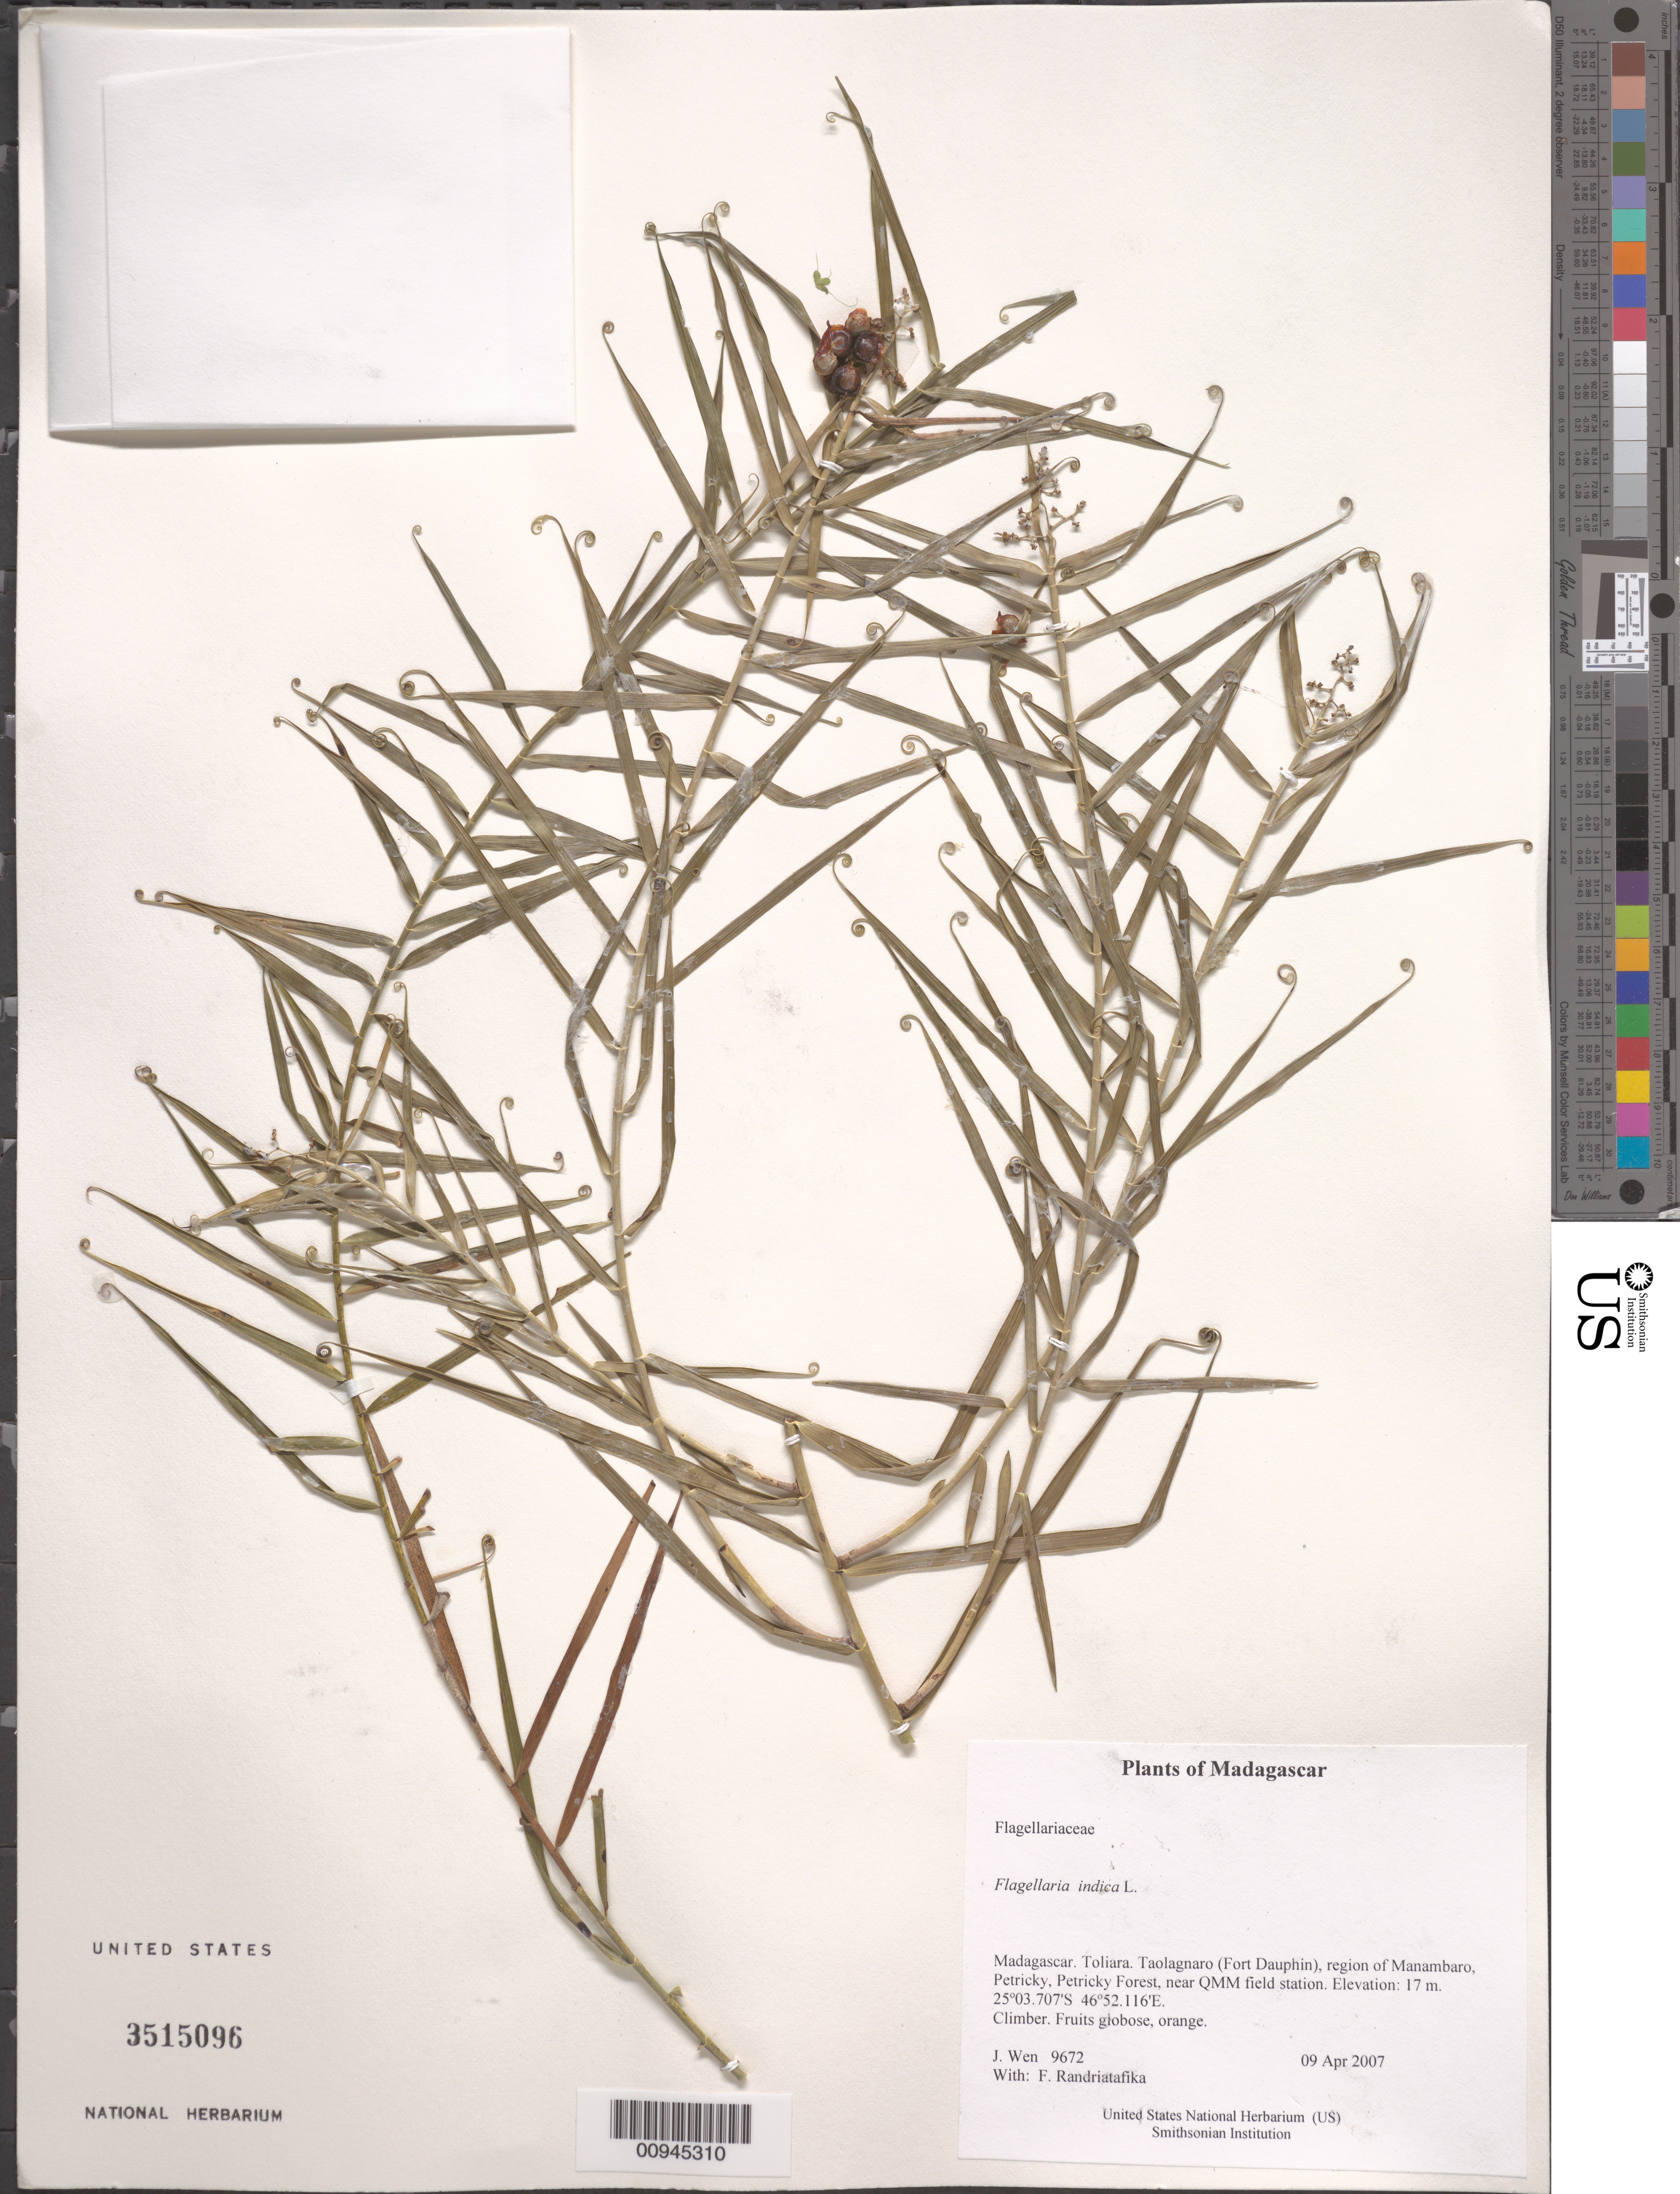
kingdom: Plantae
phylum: Tracheophyta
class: Liliopsida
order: Poales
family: Flagellariaceae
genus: Flagellaria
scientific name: Flagellaria indica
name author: L.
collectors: J. Wen & F. Randriatafika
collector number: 9672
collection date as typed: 09 Apr 2007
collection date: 2007-04-09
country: Madagascar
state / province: Anosy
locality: Taolagnaro (Fort Dauphin), region of Manambaro, Petricky, Petricky Forest, near QMM field station.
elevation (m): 17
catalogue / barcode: US 3515096